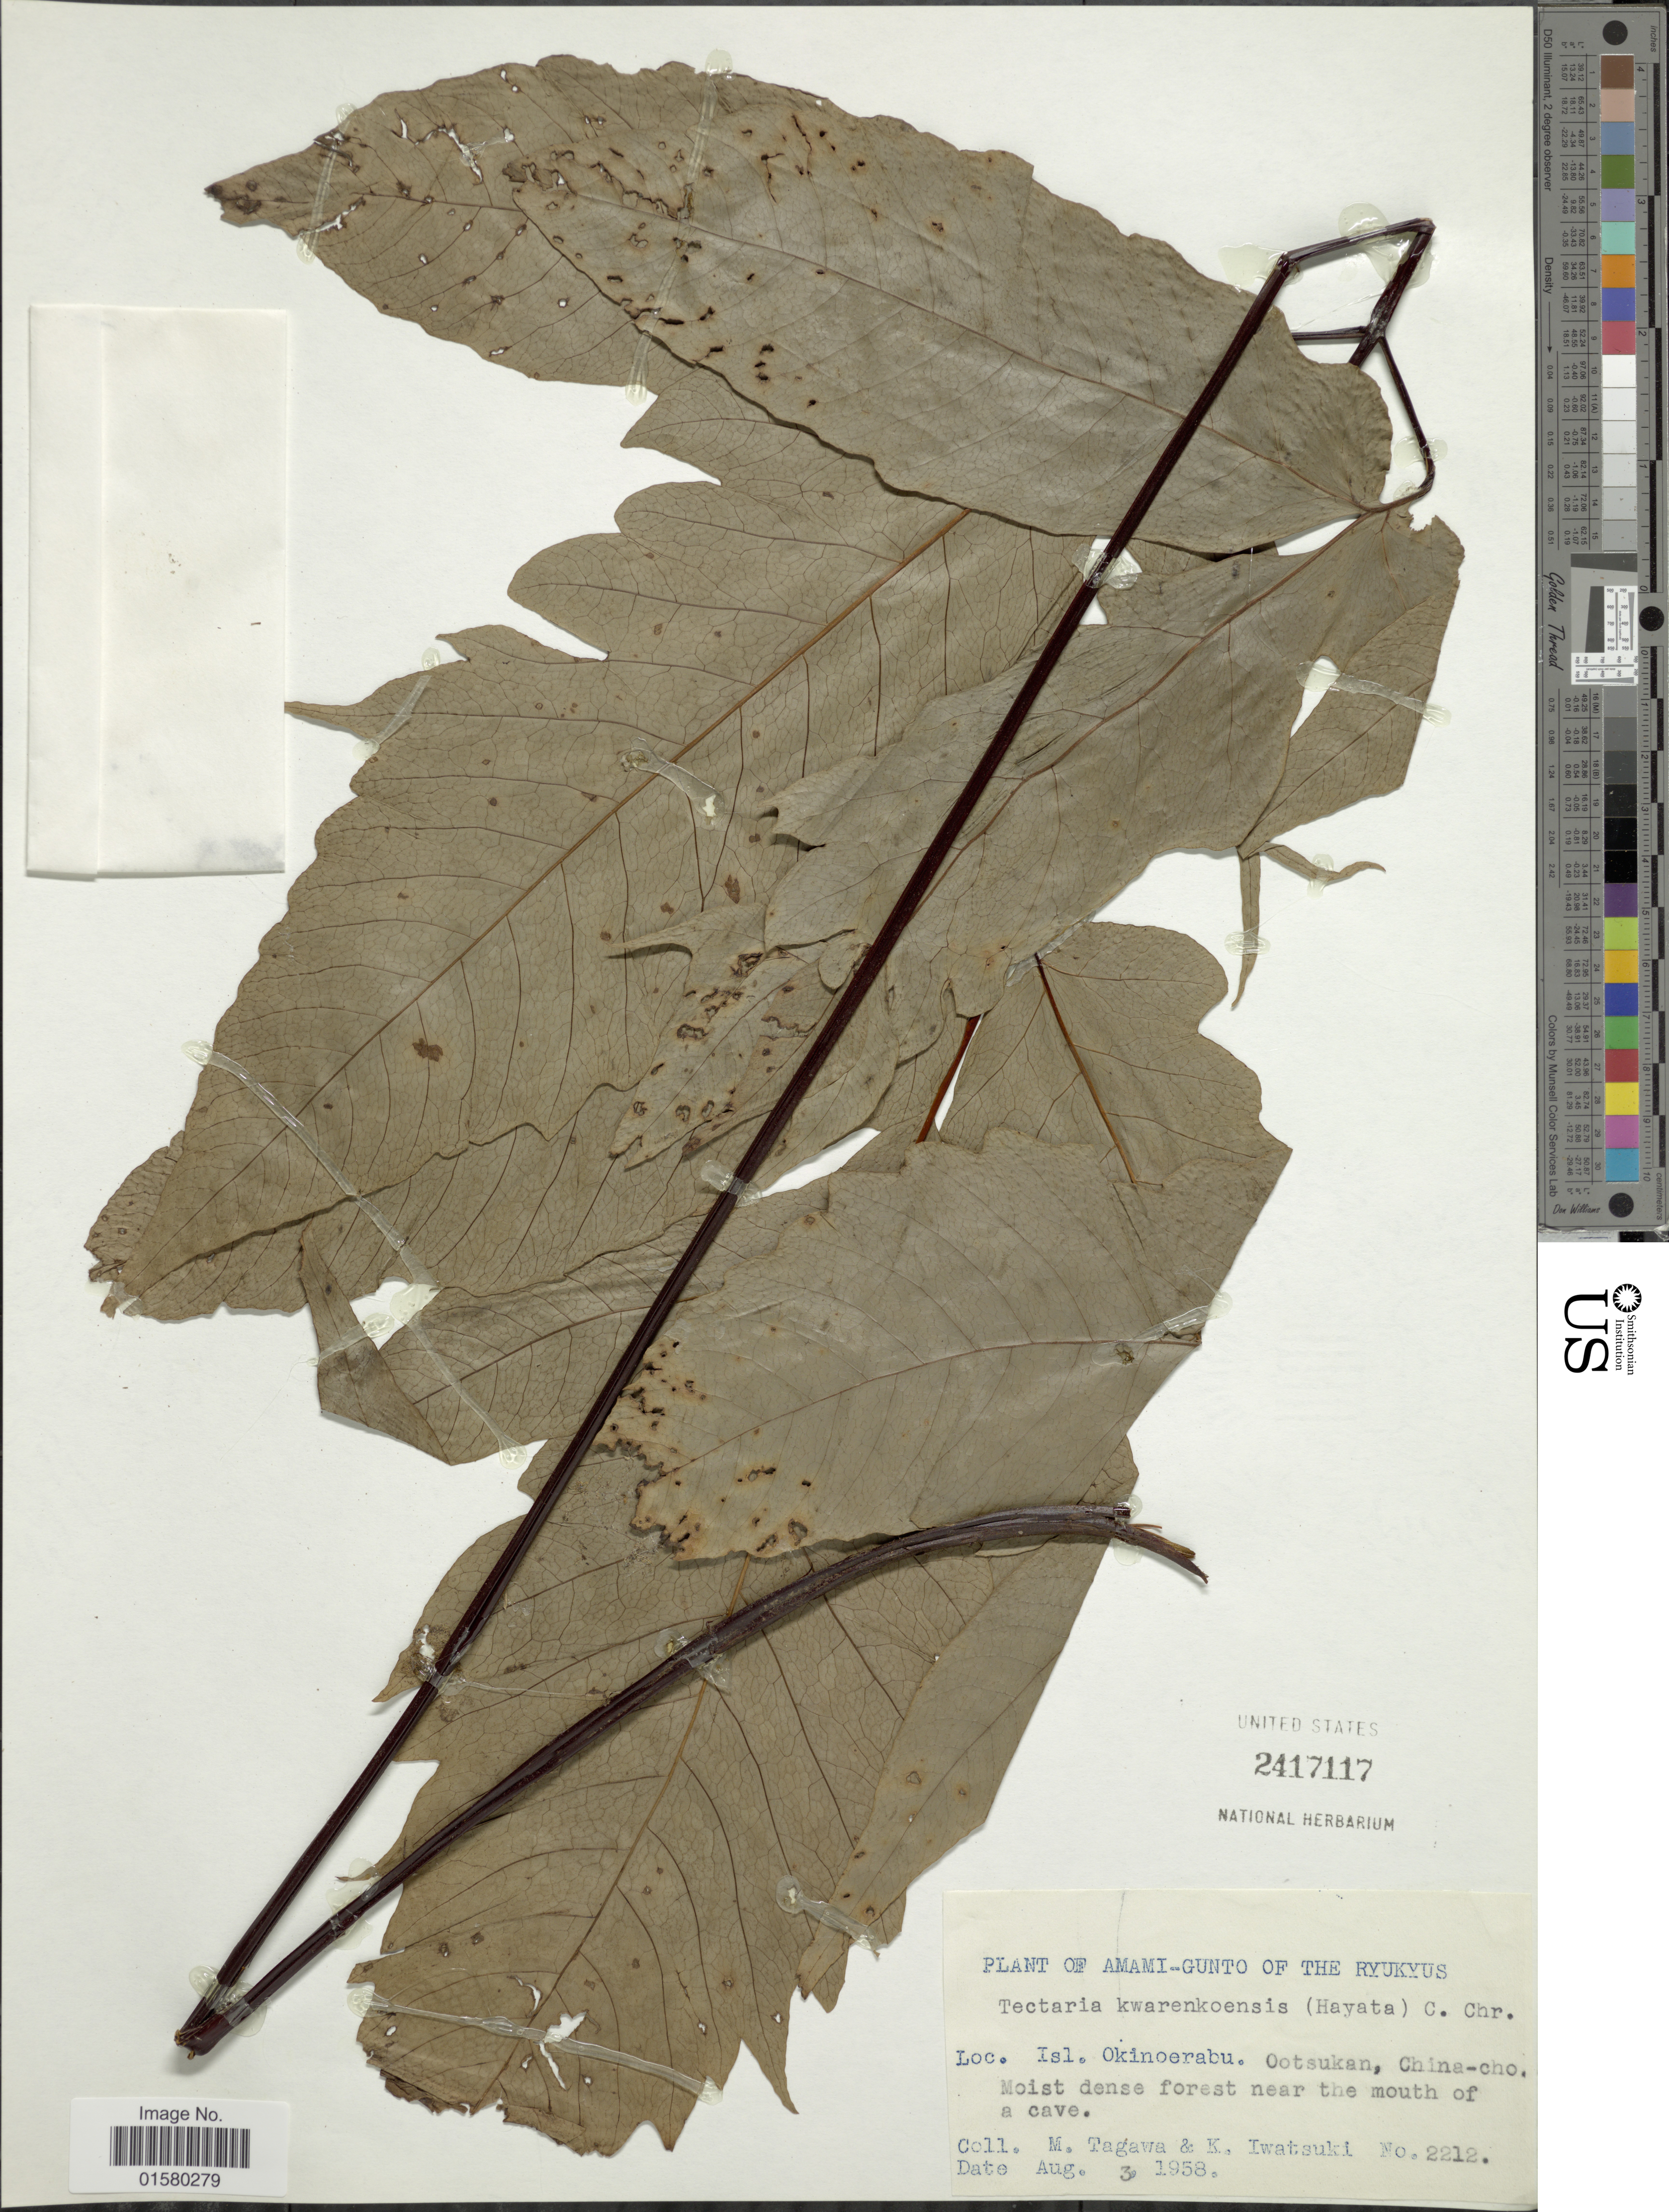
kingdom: Plantae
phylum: Tracheophyta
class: Polypodiopsida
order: Polypodiales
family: Tectariaceae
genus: Tectaria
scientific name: Tectaria kwarenkoensis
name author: (Hayata) C. Chr.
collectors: M. Tagawa & K. Iwatsuki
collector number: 2212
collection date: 1958-08-03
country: Japan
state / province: Okinawa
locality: Amami-Gunto of the Ryukyus, Isl. Okinoerabu, Ootsukan, China-cho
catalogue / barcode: US 2417117